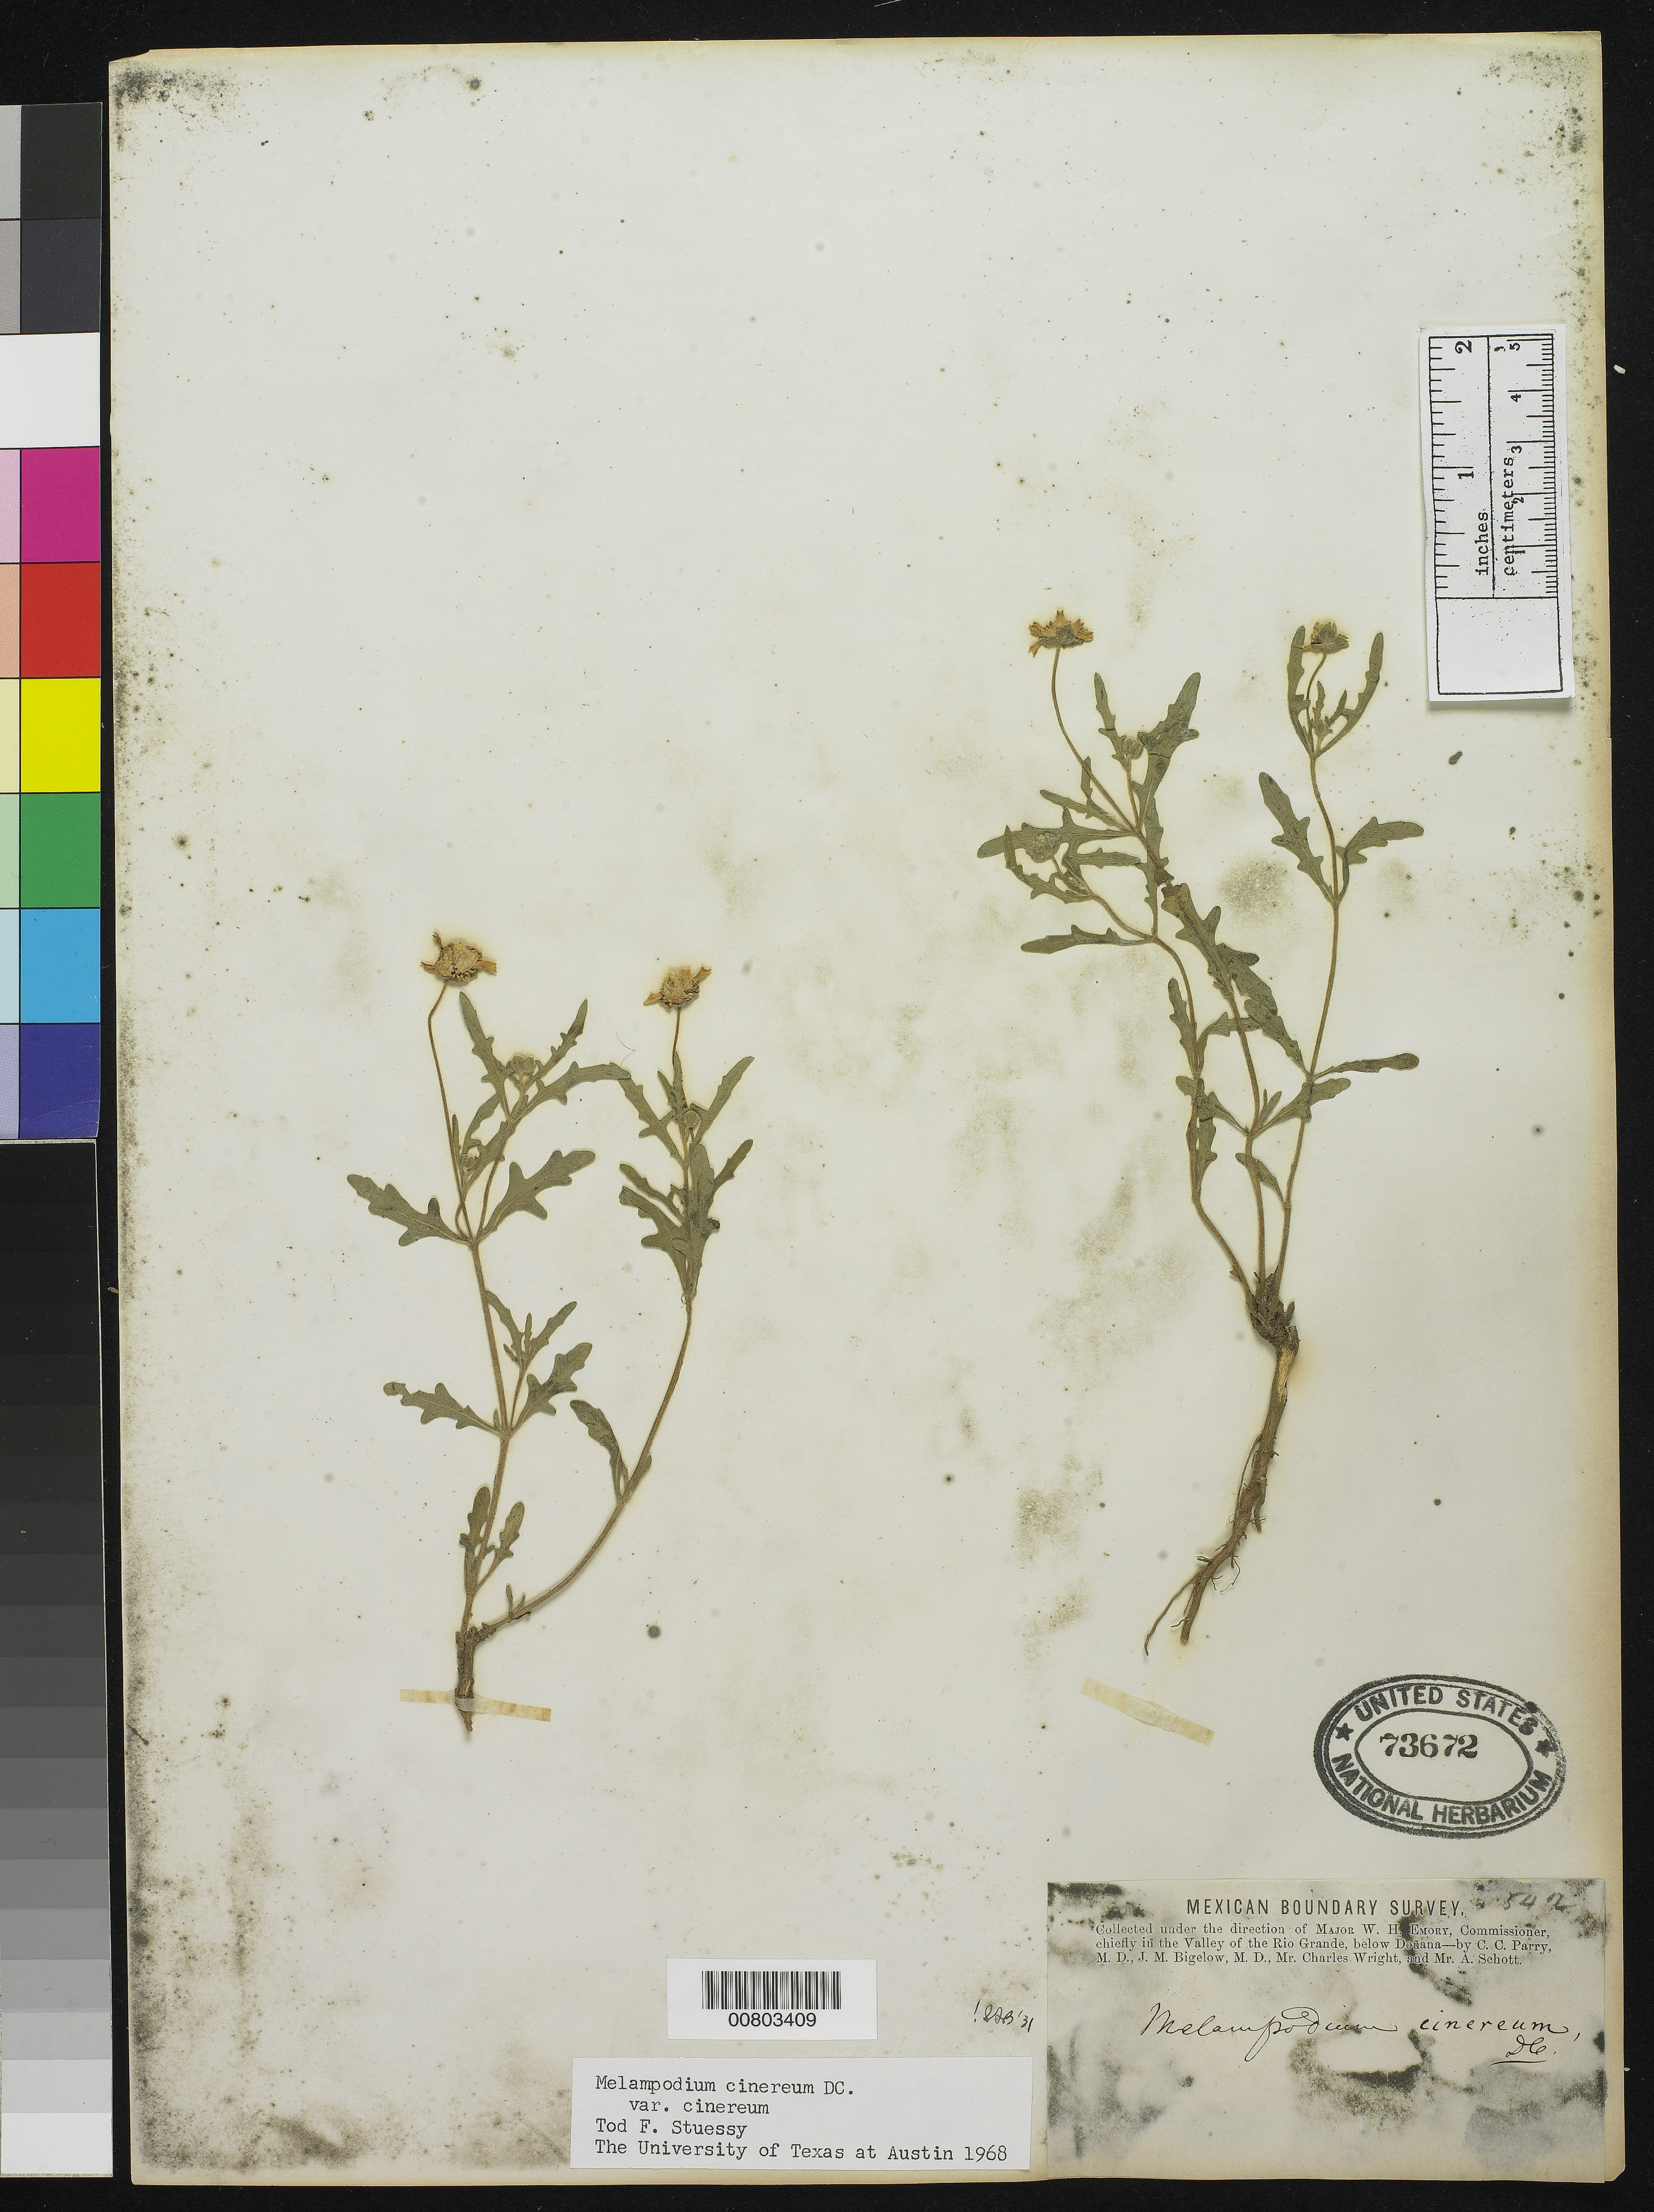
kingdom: Plantae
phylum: Tracheophyta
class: Magnoliopsida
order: Asterales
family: Asteraceae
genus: Melampodium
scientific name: Melampodium cinereum var. cinereum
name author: DC.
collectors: C. C. Parry, J. M. Bigelow, C. Wright & A. C. V. Schott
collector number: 542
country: United States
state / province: New Mexico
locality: Valley of the Rio Grande, below Doñana, New Mexico.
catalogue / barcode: US 73672